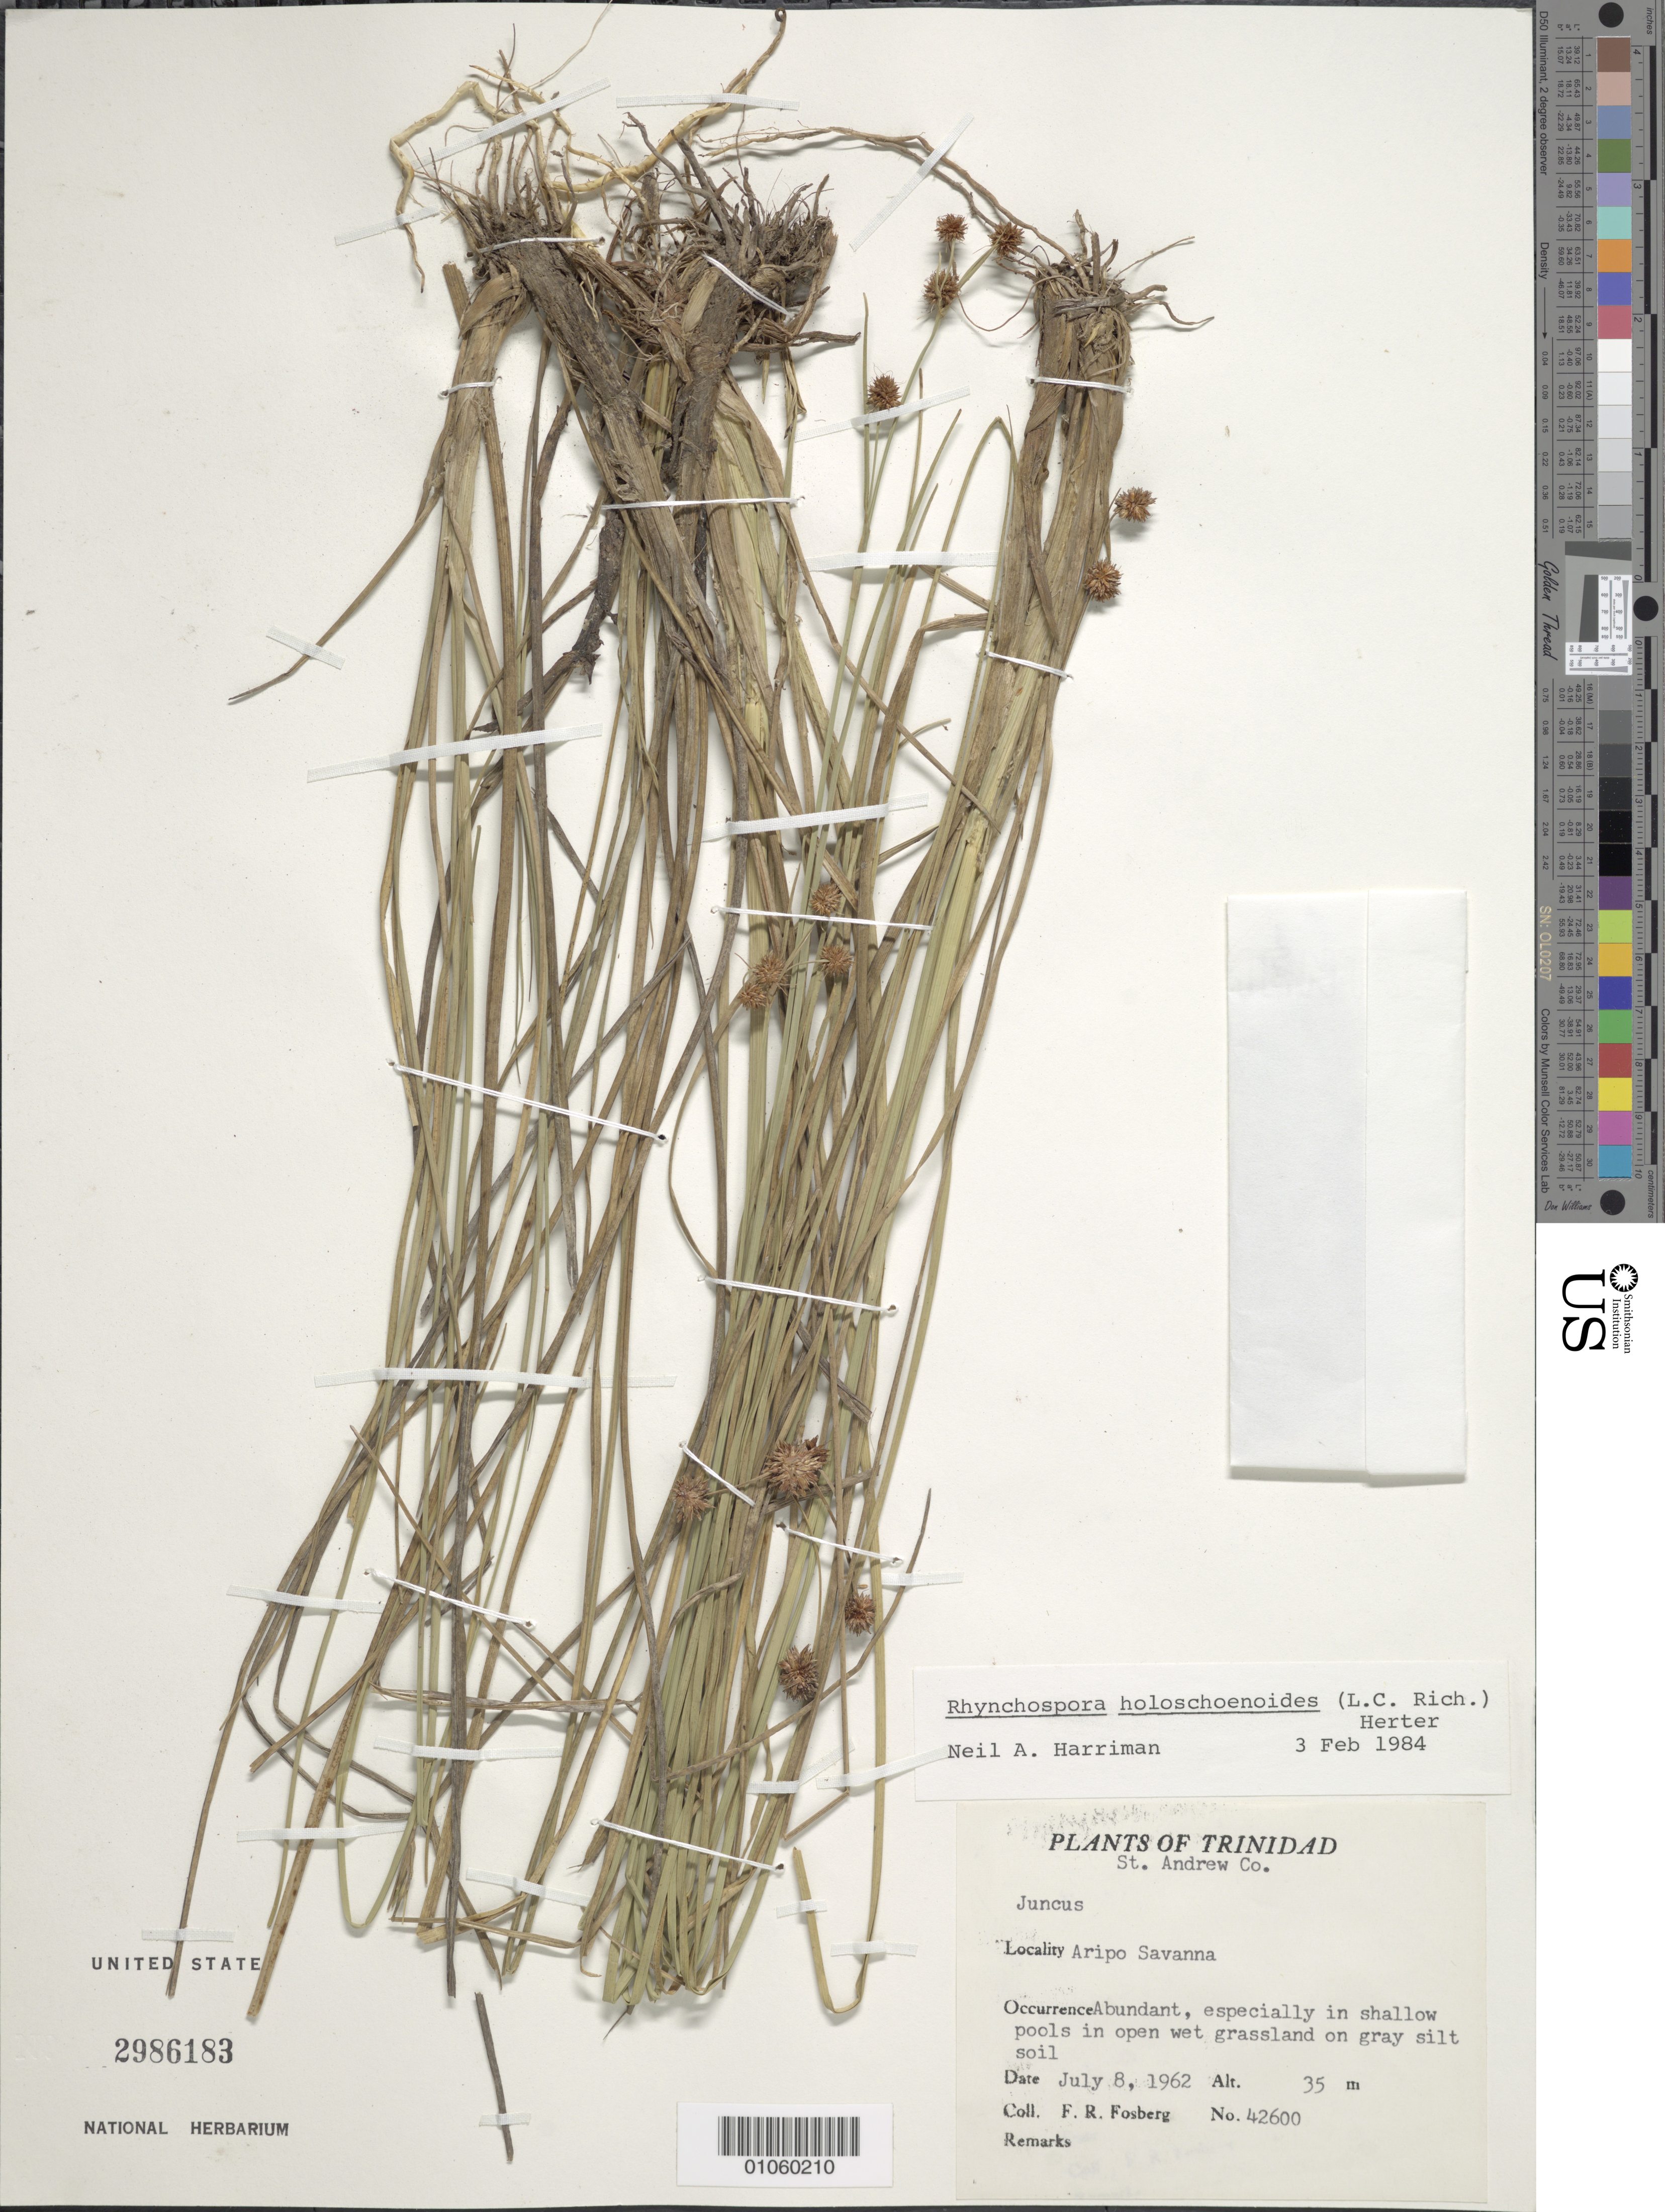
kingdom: Plantae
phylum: Tracheophyta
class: Liliopsida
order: Poales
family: Cyperaceae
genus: Rhynchospora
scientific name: Rhynchospora holoschoenoides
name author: (Rich.) Herter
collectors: F. R. Fosberg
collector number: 42600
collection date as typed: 08 Jul 1962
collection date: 1962-07-08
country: Trinidad and Tobago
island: Trinidad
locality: Aripo Savanna, St. Andrew Co.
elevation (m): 35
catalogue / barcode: US 2986183